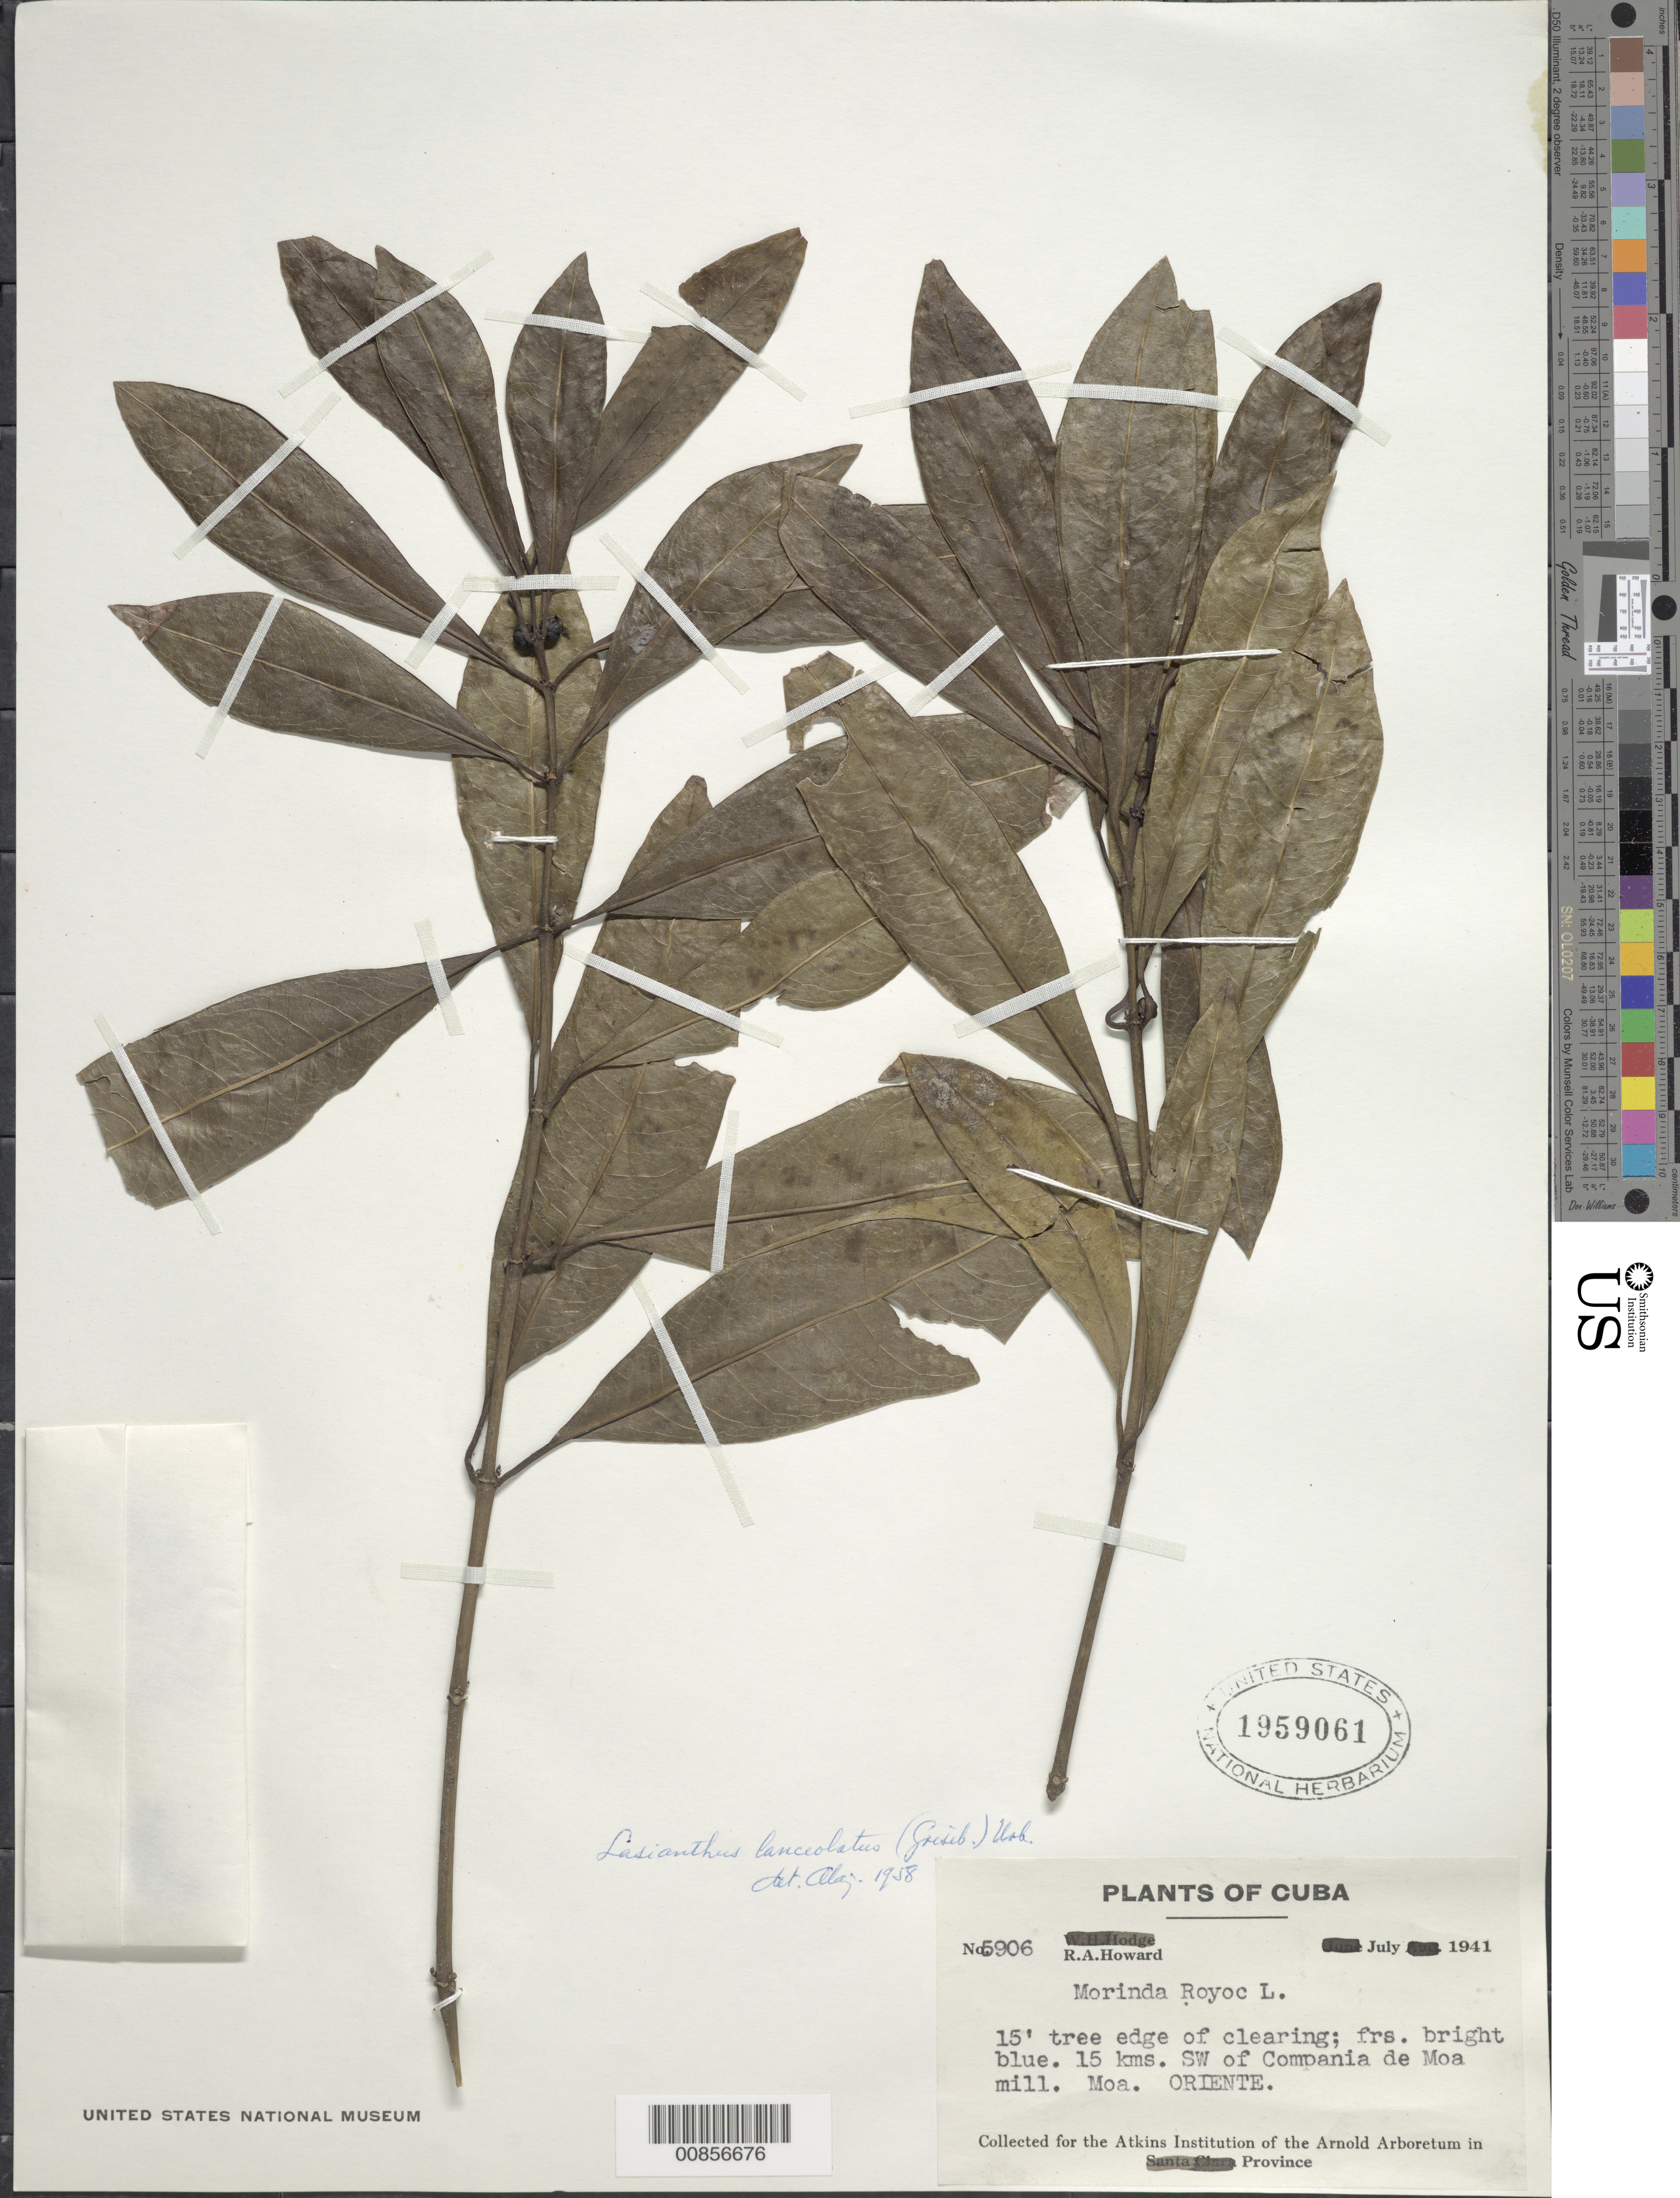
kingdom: Plantae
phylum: Tracheophyta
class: Magnoliopsida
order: Gentianales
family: Rubiaceae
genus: Lasianthus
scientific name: Lasianthus lanceolatus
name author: (Griseb.) Urb.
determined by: Liogier, Alain H.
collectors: R. A. Howard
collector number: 5906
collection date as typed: Jul 1941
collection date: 1941-07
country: Cuba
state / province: Oriente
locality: SW of Compania de Moa mill, Moa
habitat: Edge of clearing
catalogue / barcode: US 1959061